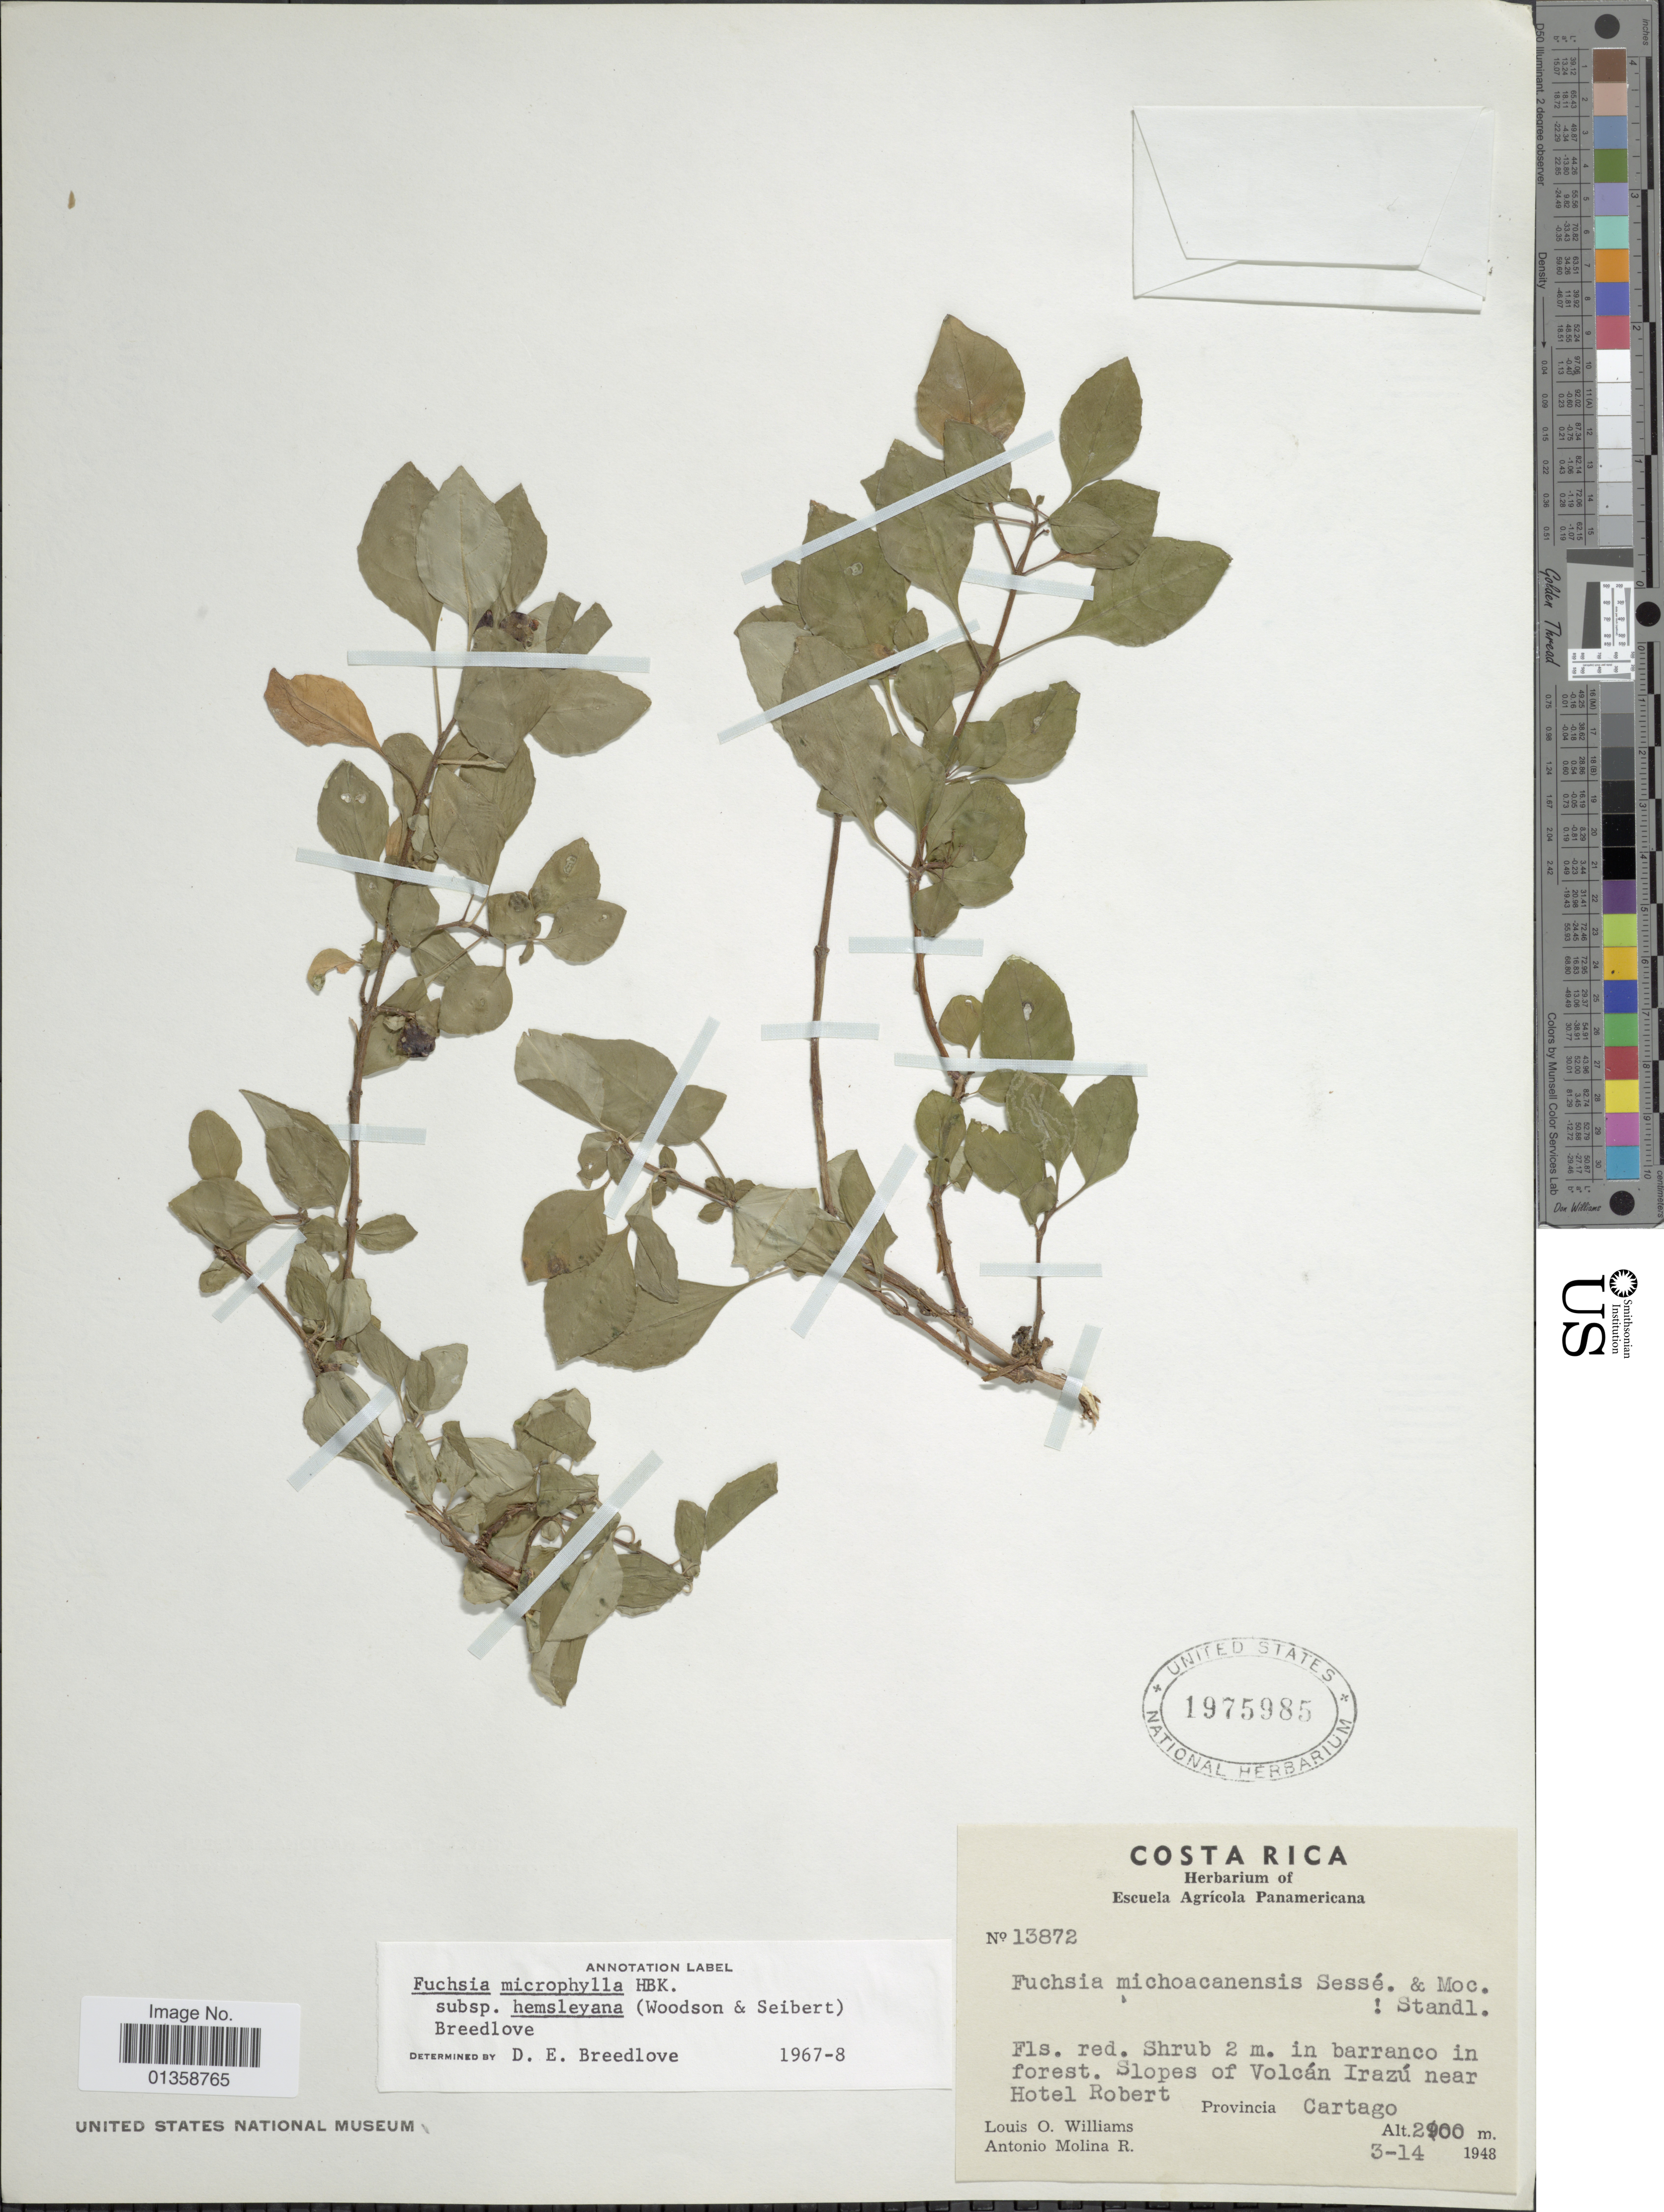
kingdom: Plantae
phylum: Tracheophyta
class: Magnoliopsida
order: Myrtales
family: Onagraceae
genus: Fuchsia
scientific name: Fuchsia microphylla subsp. hemsleyana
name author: (Woodson & Seibert) Breedlove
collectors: L. O. Williams & A. Molina R.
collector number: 13872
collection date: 1948-03-14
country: Costa Rica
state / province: Cartago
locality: Slopes of Volcán Irazú near Hotel Robert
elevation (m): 2900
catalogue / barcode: US 1975985